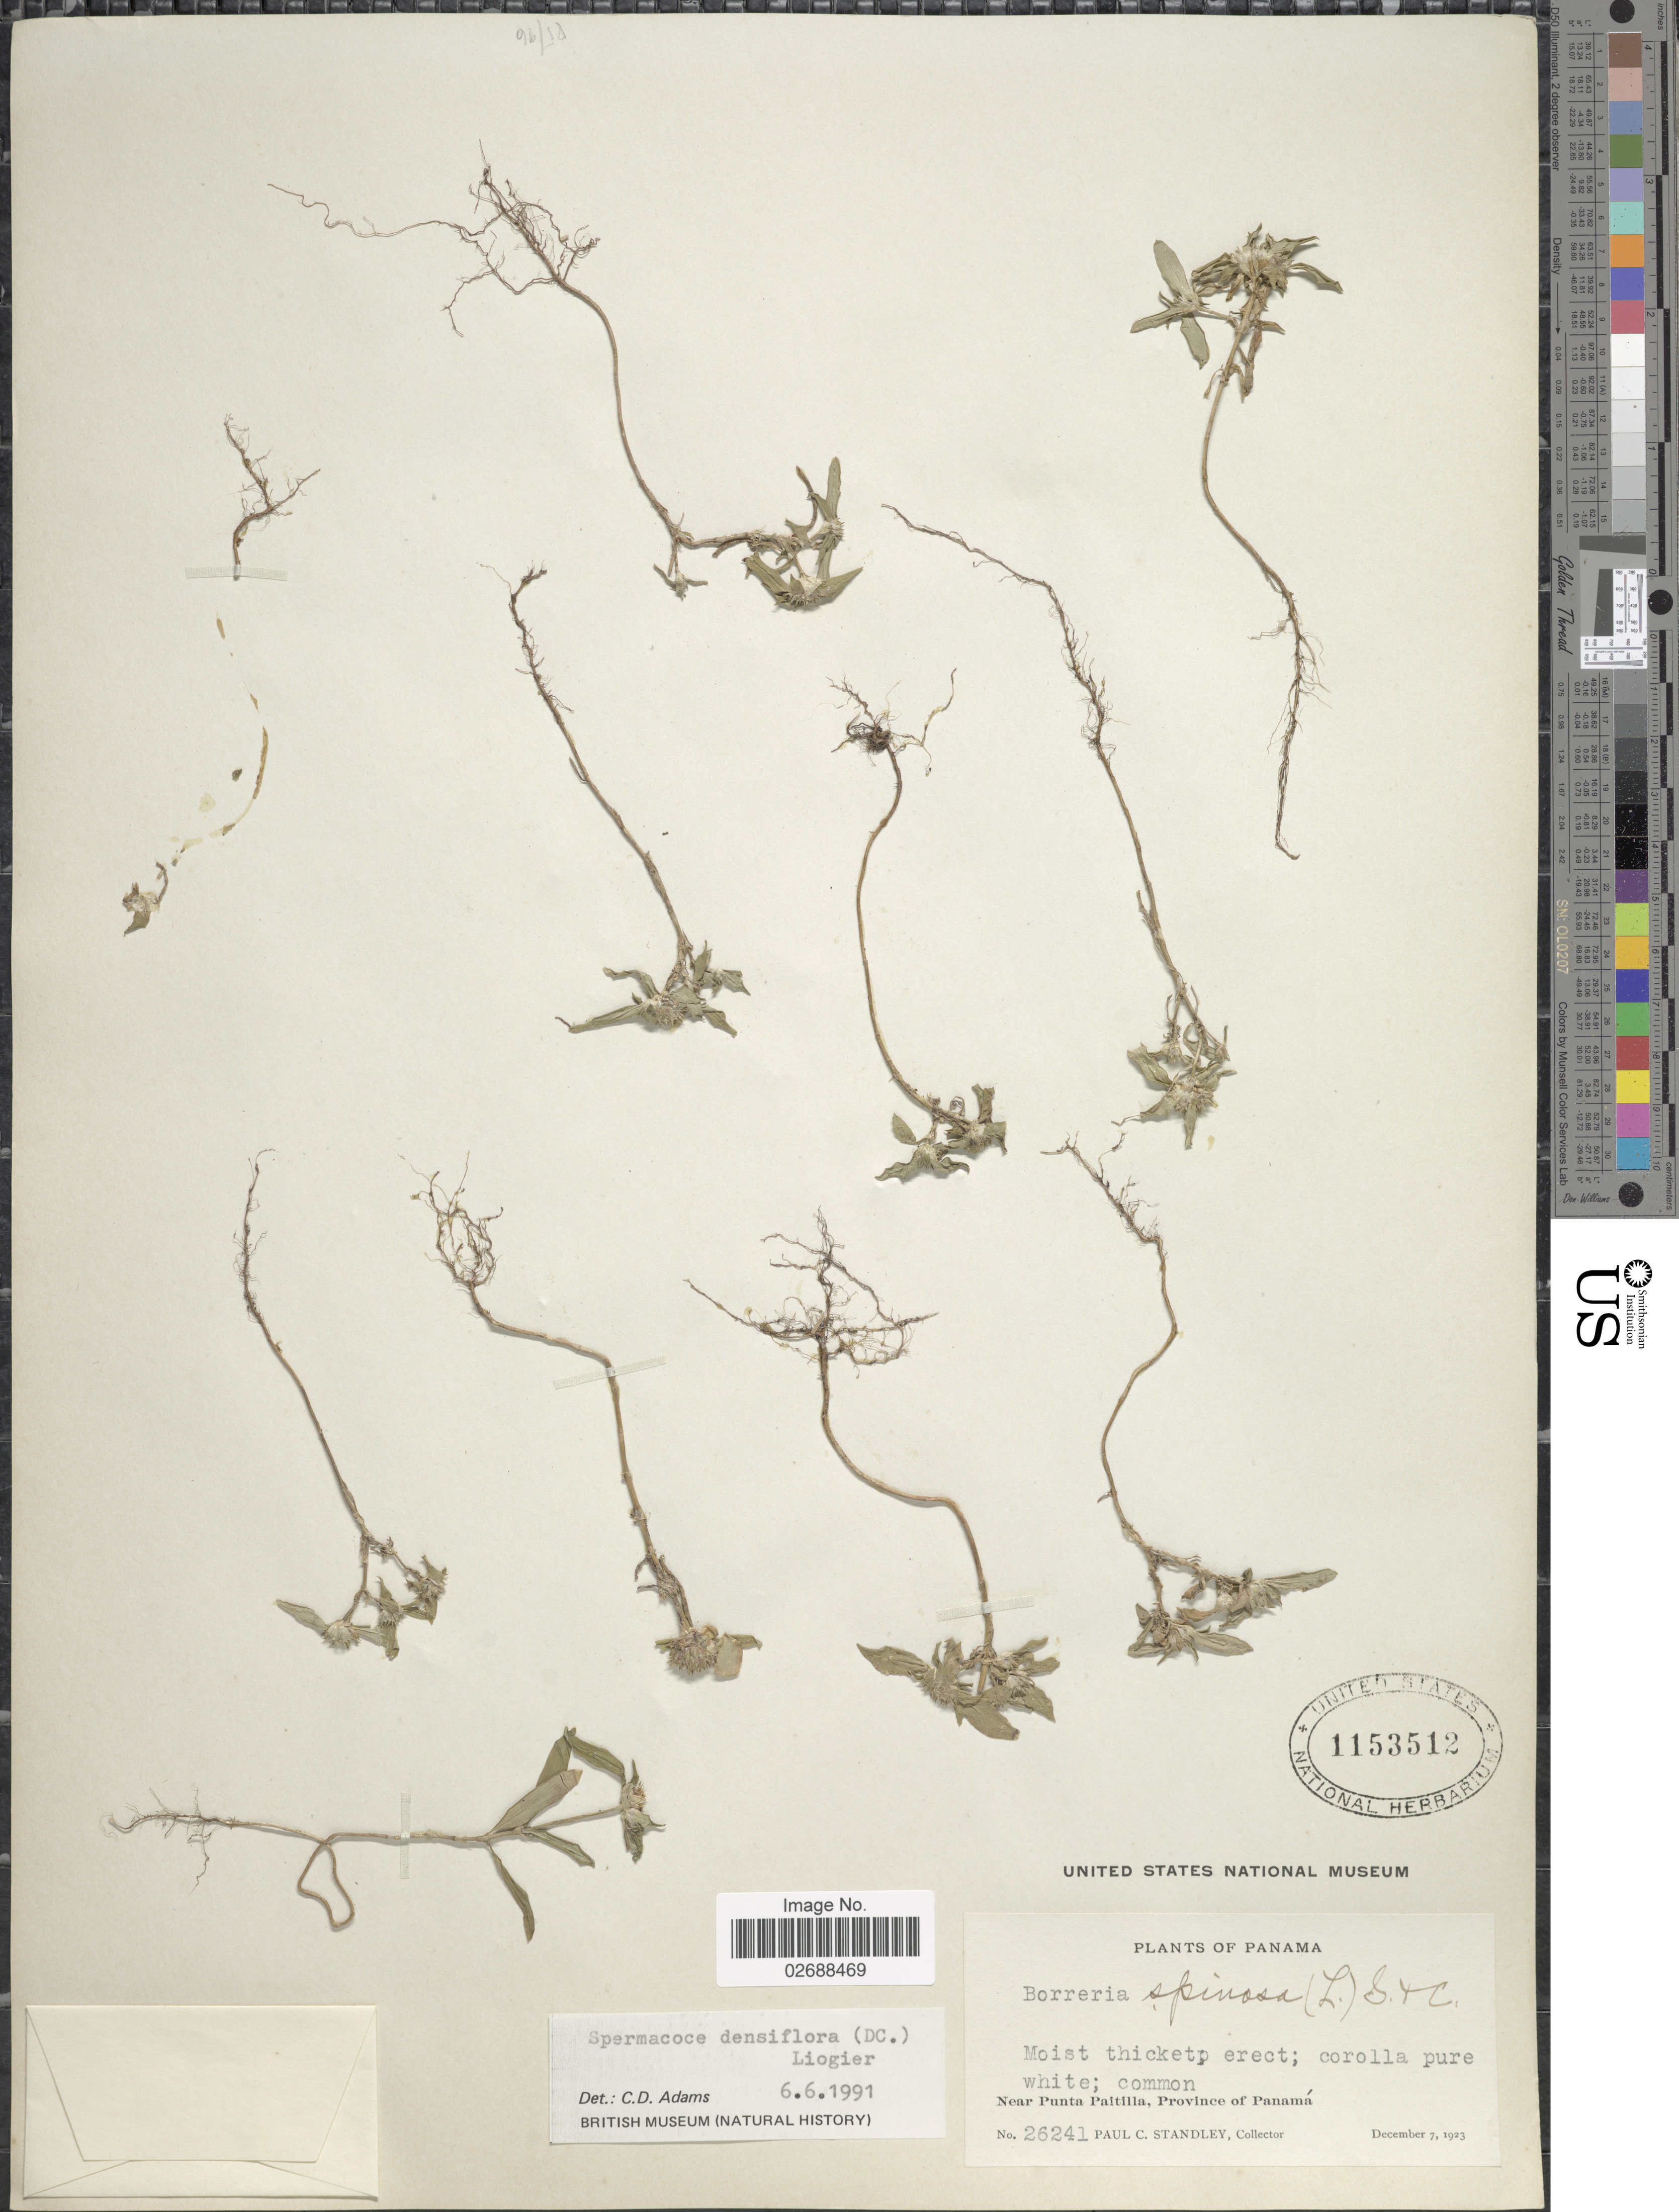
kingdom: Plantae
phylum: Tracheophyta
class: Magnoliopsida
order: Gentianales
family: Rubiaceae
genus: Spermacoce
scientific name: Spermacoce densiflora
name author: (DC.) Alain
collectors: P. C. Standley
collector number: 26241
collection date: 1923-12-07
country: Panama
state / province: Panamá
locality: Near Punta Paitilla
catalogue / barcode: US 1153512